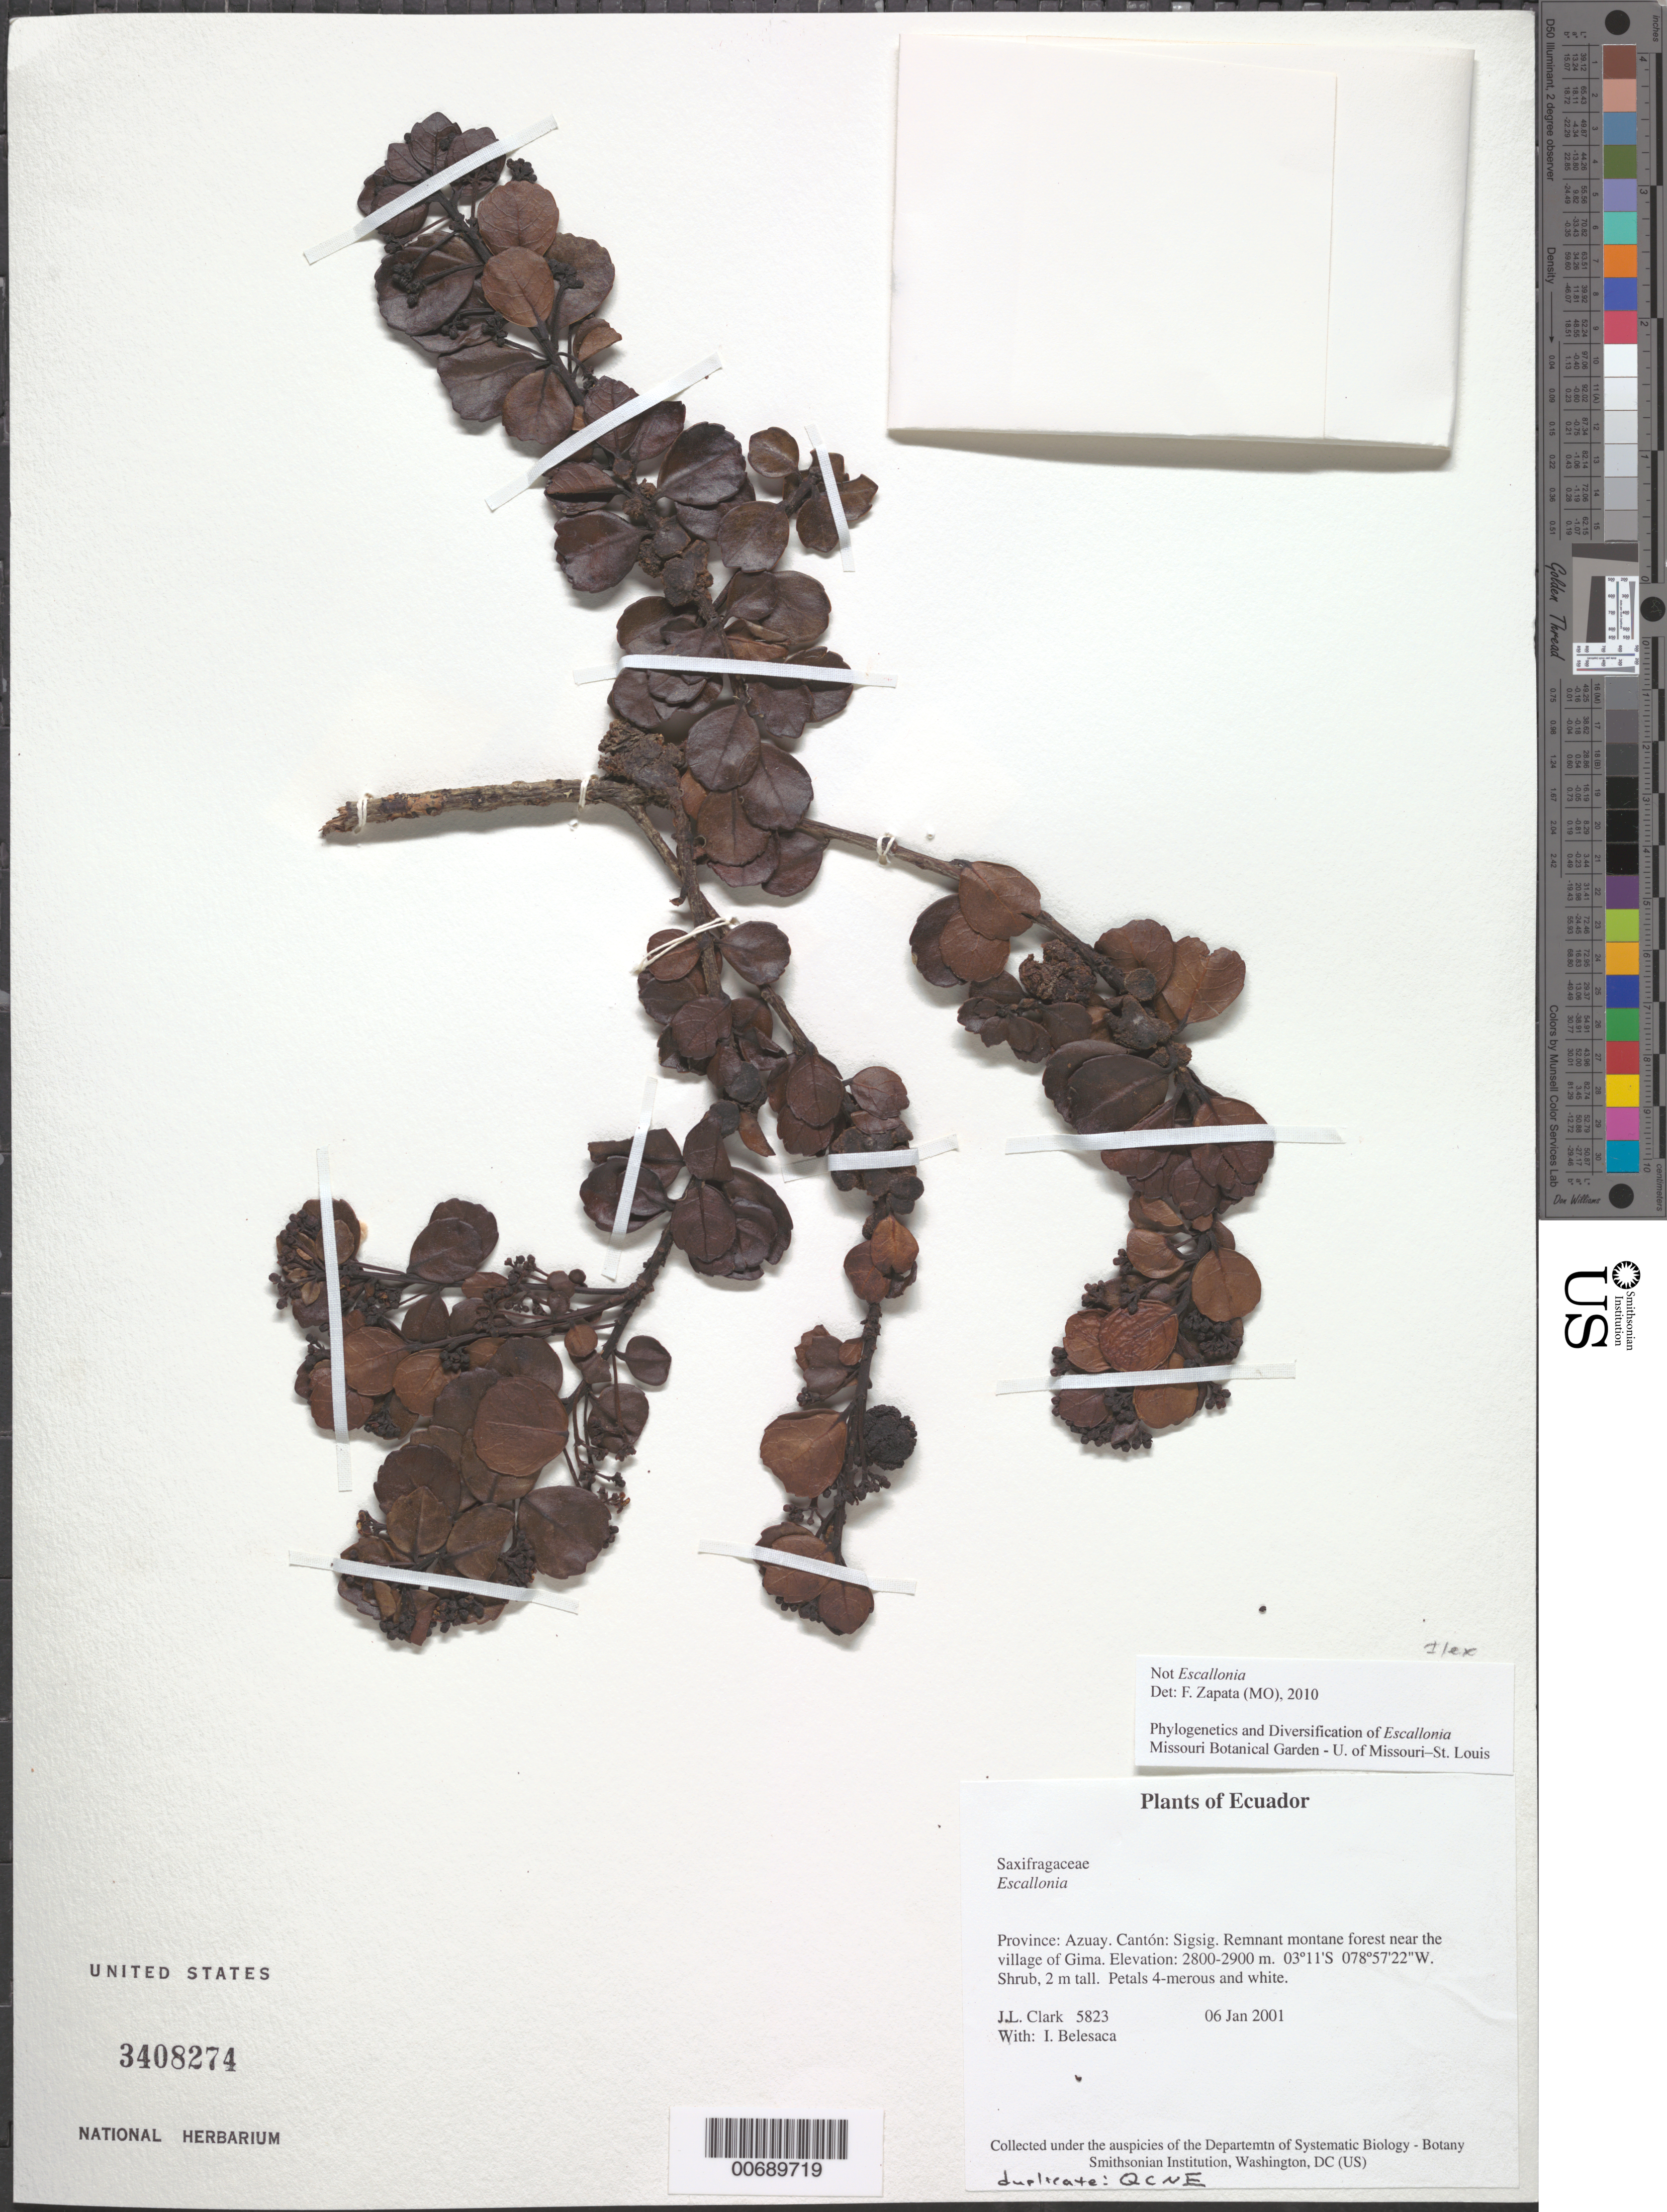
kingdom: Plantae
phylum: Tracheophyta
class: Magnoliopsida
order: Escalloniales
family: Escalloniaceae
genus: Escallonia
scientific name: Escallonia sp.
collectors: J. L. Clark & I. Belesaca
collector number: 5823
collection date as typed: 06 Jan 2001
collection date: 2001-01-06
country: Ecuador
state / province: Azuay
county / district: Sigsig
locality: Remnant Monta NE forest near the Village of Gima.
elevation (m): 2800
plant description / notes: QCNE, US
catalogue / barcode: US 3408274